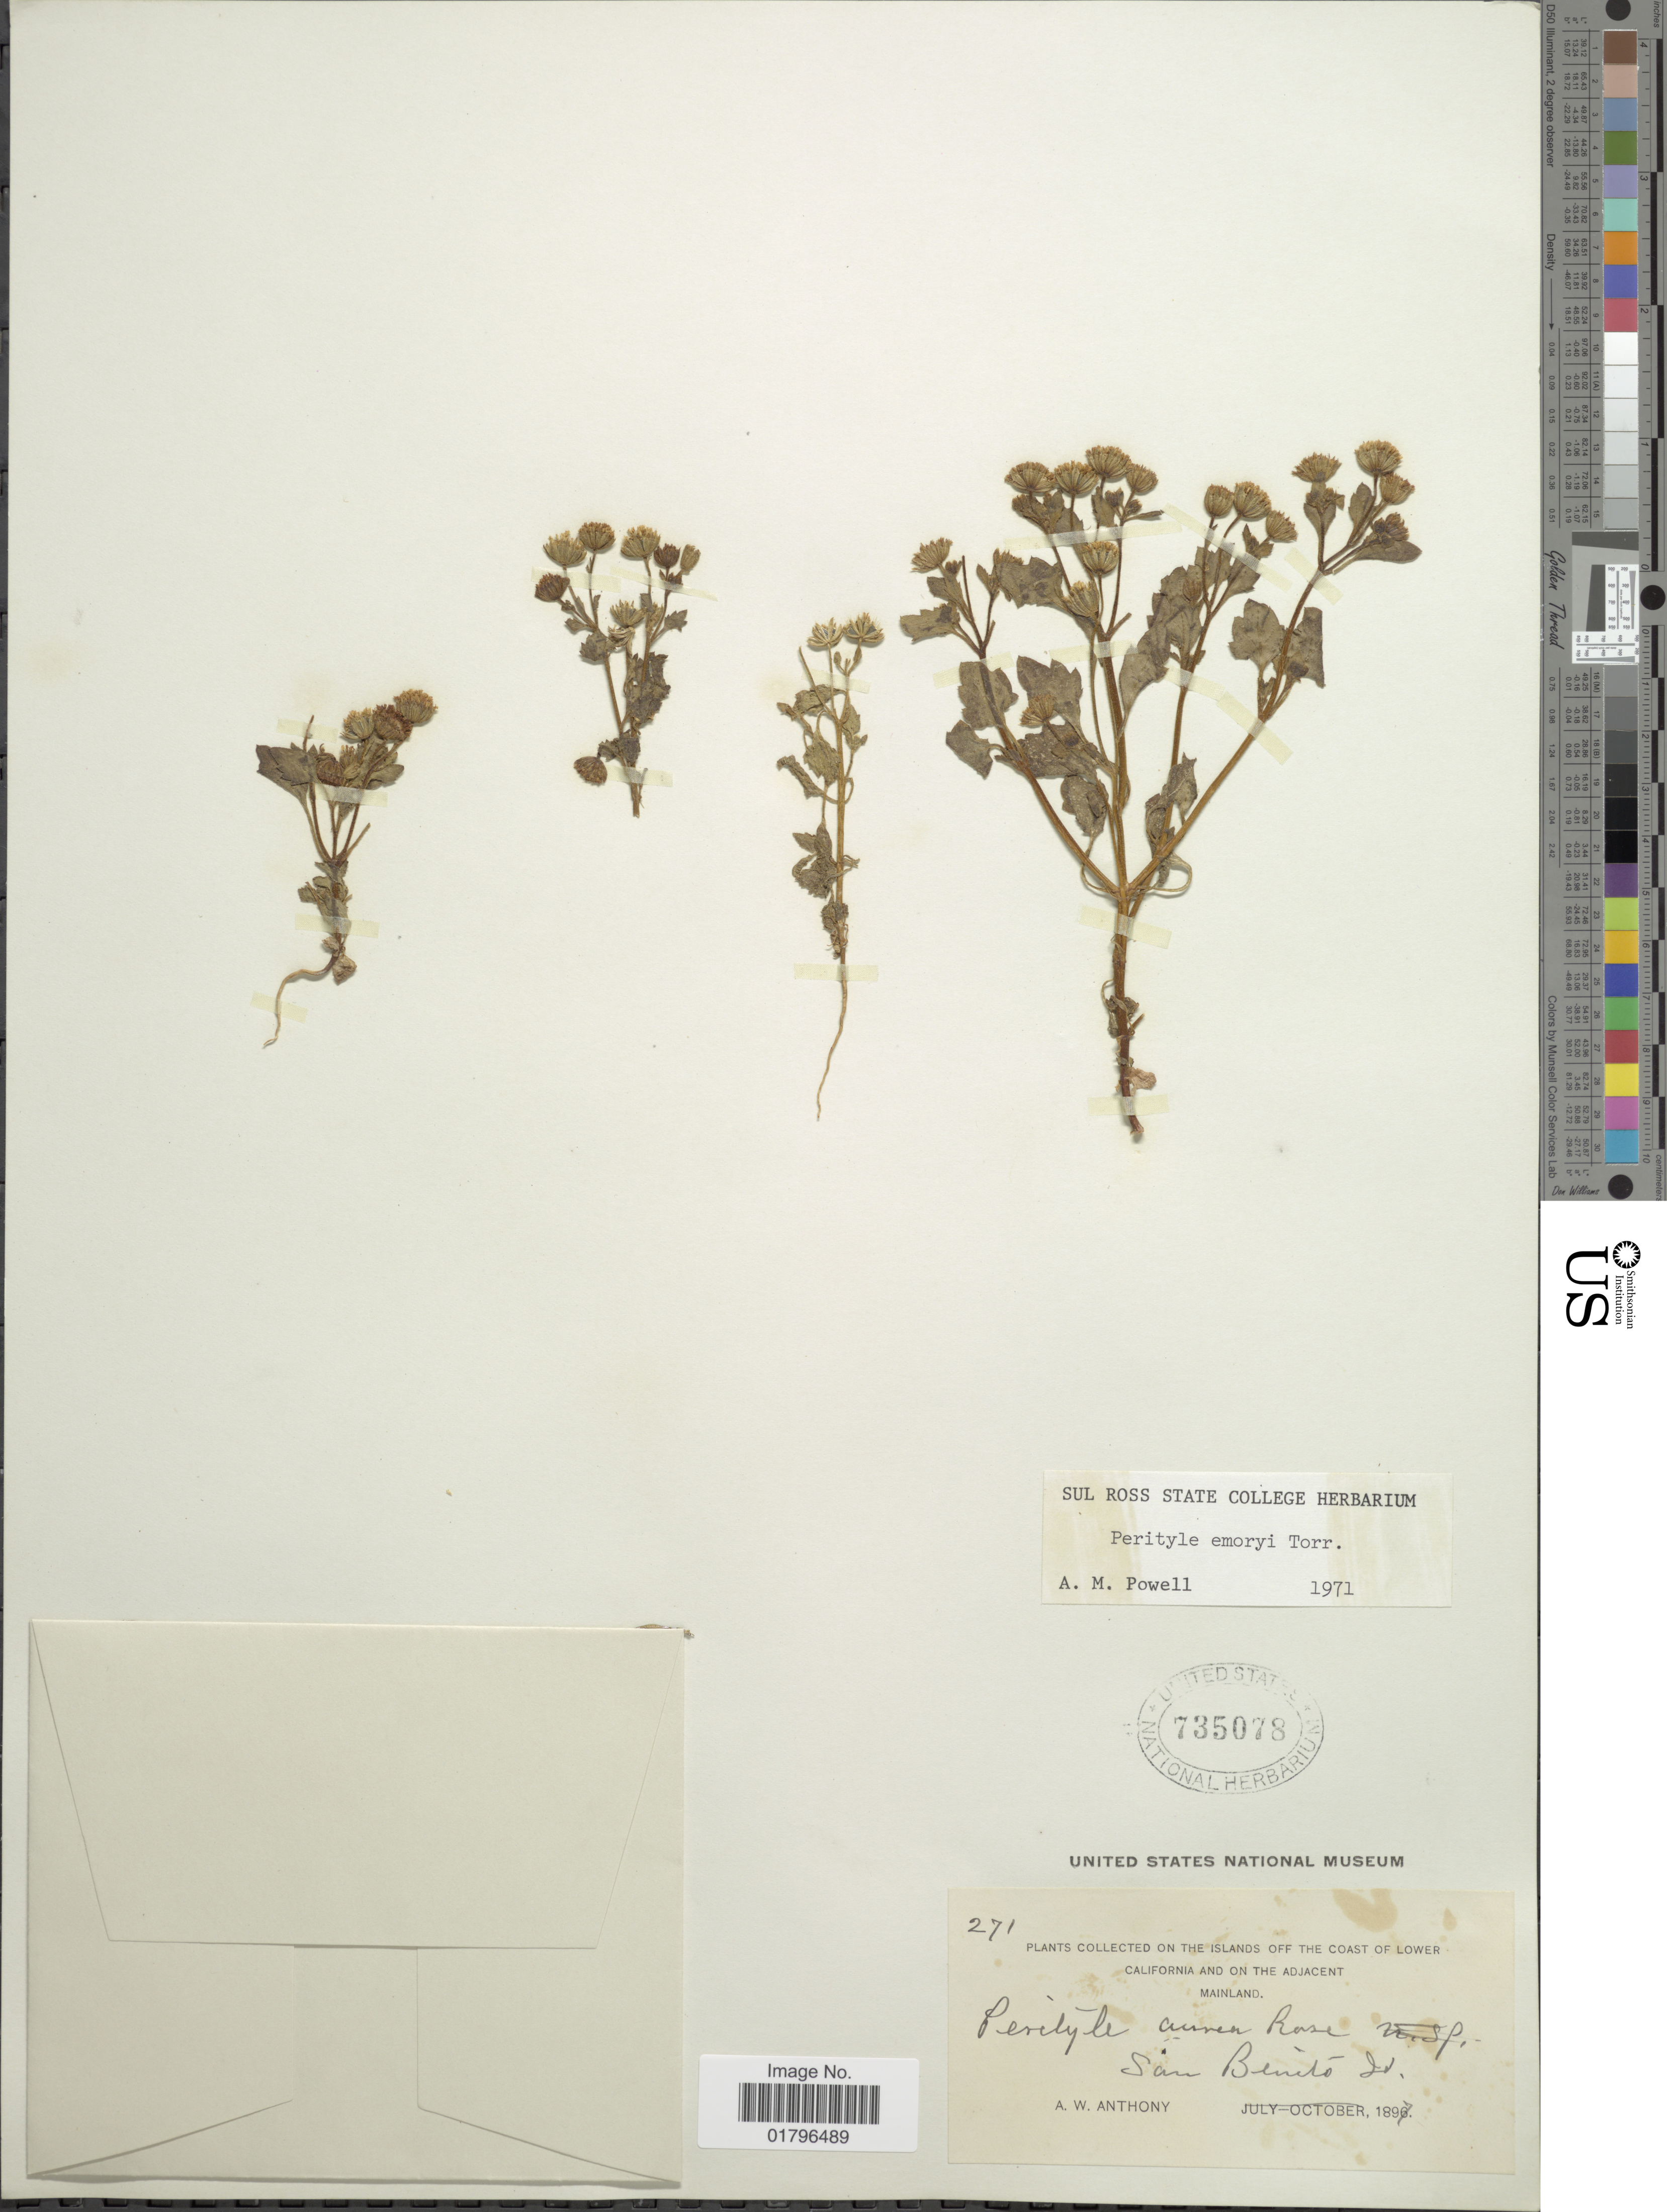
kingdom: Plantae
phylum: Tracheophyta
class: Magnoliopsida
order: Asterales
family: Asteraceae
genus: Perityle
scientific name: Perityle emoryi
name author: Torr.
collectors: A. W. Anthony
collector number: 271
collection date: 1897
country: Mexico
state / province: Baja California Sur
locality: The Islands off the coast of Lower California and on the adjacent mainland. San Benito Island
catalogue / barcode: US 735078